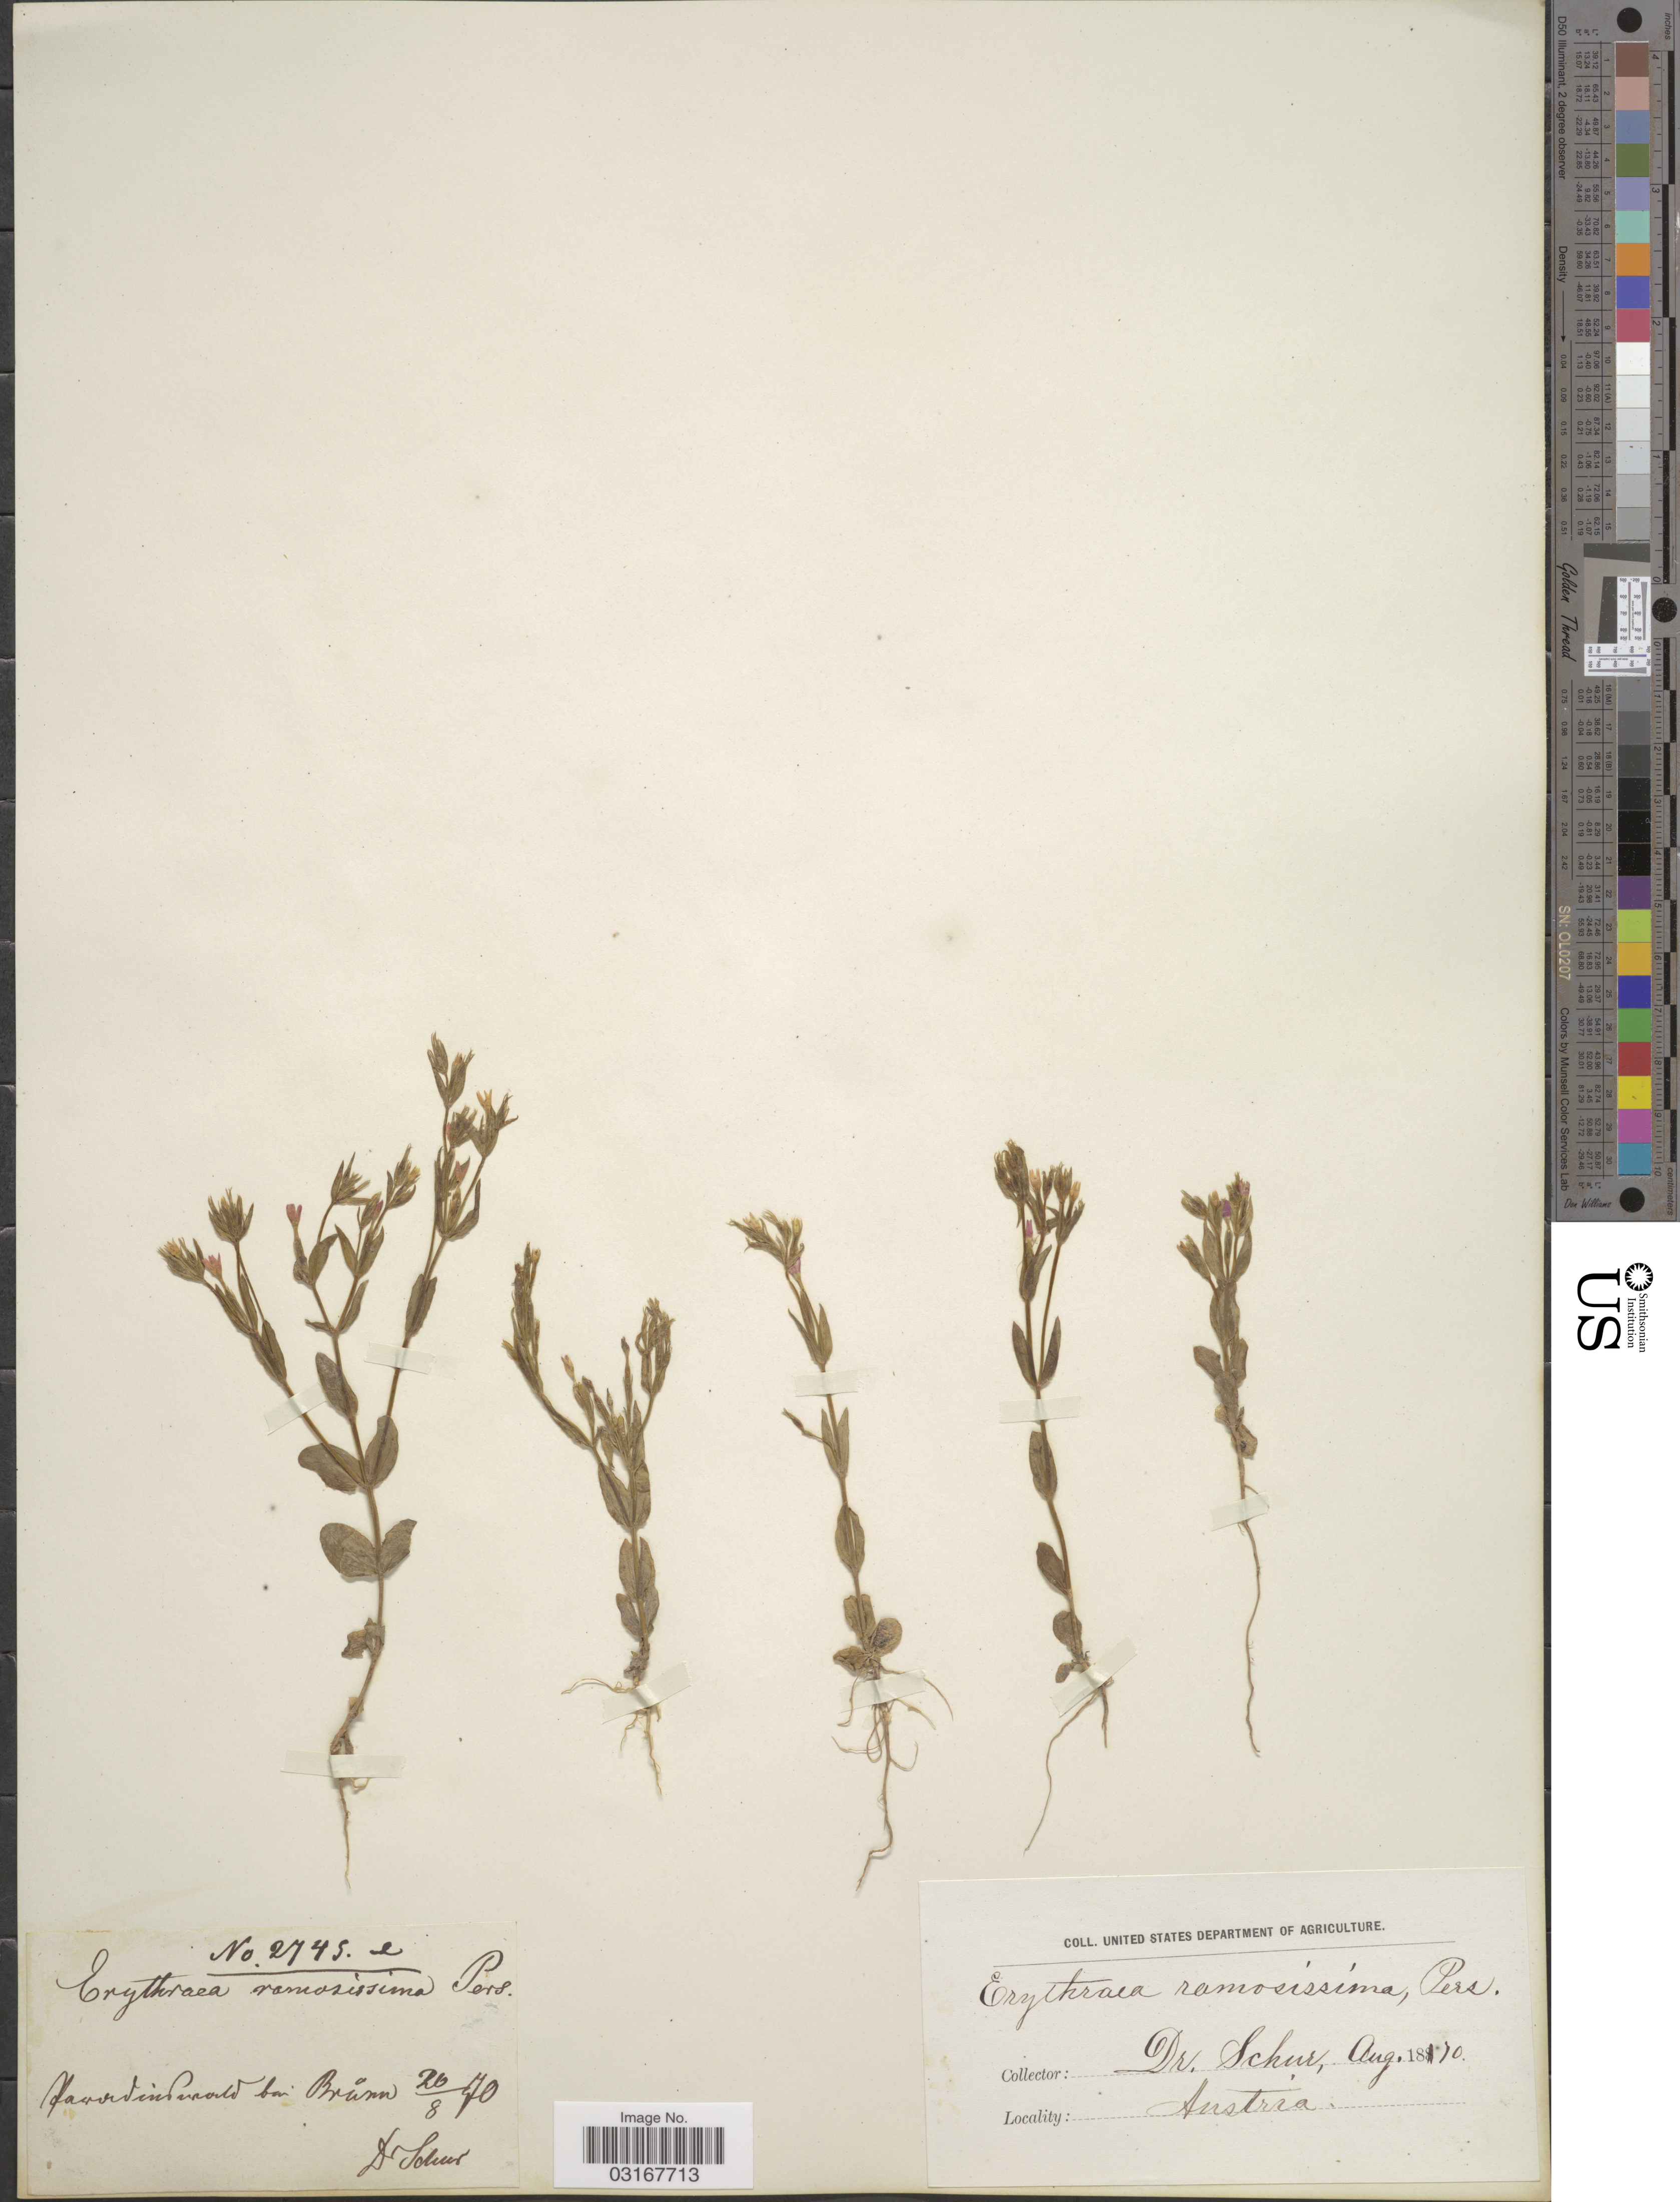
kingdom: Plantae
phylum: Tracheophyta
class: Magnoliopsida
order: Gentianales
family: Gentianaceae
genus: Centaurium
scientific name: Centaurium pulchellum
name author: (Sw.) Druce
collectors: Schur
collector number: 2745e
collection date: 1870-08-20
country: Austria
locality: Haverdinunwald bei Brünn.